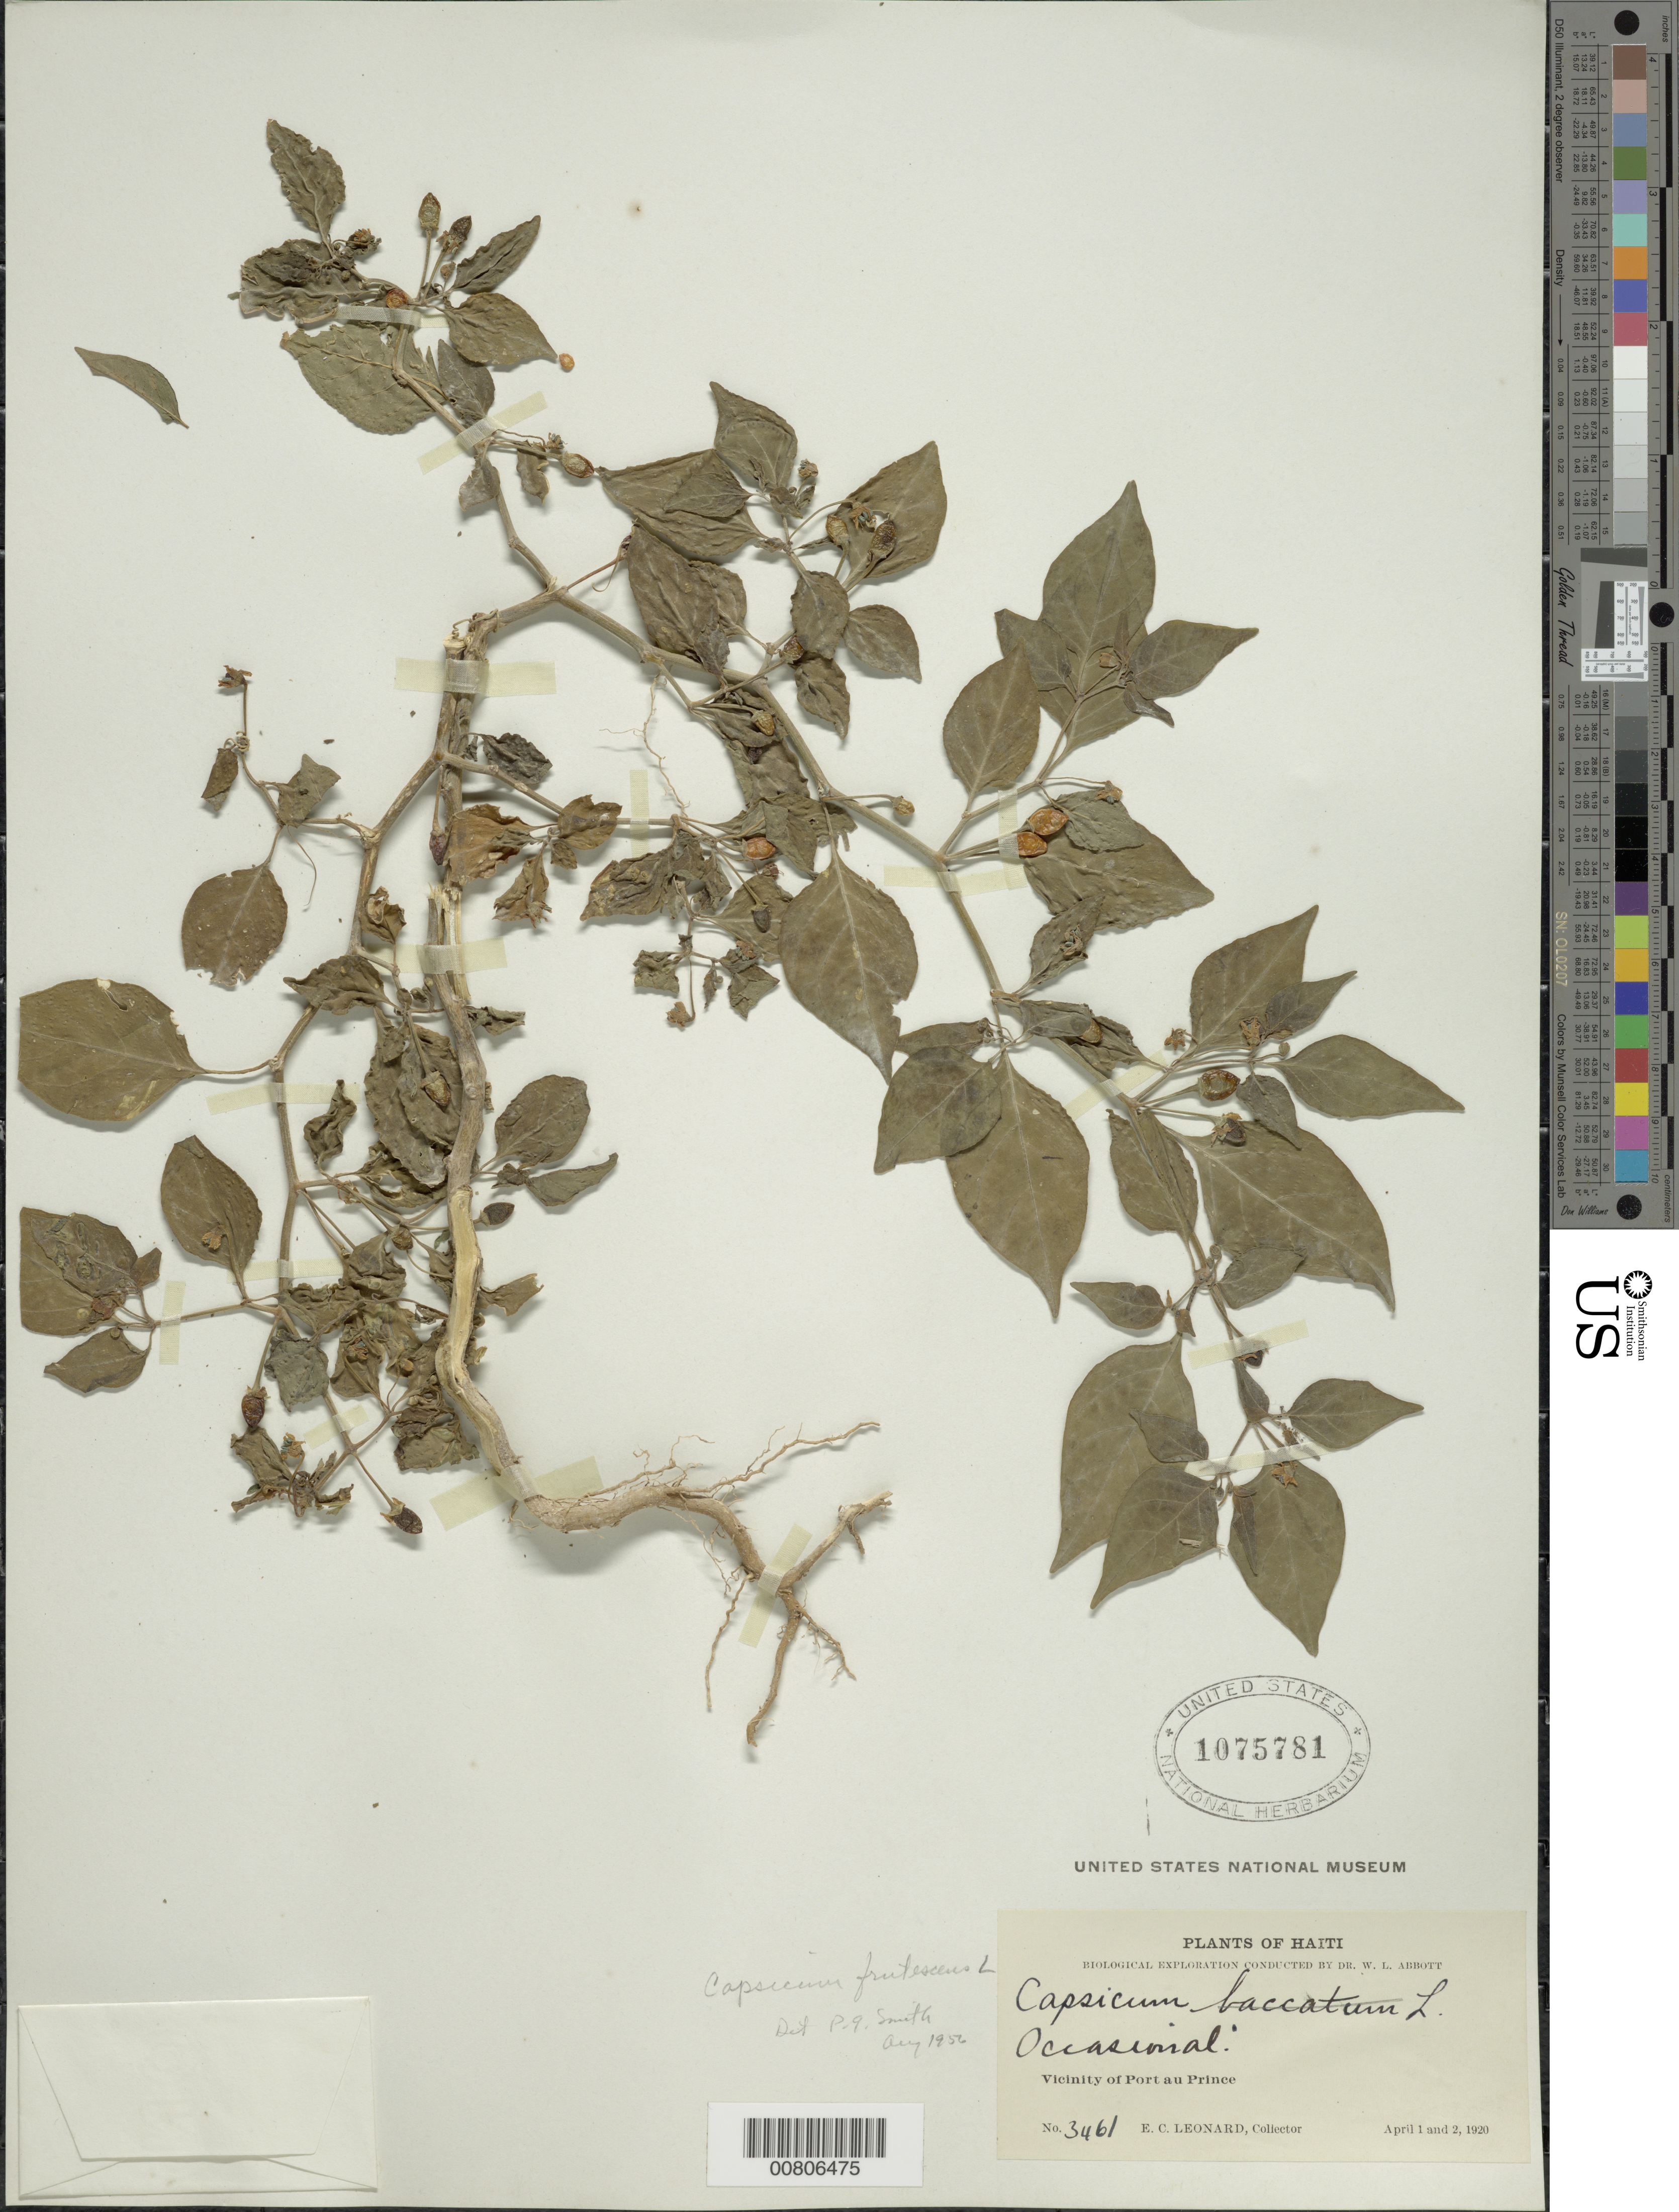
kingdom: Plantae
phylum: Tracheophyta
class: Magnoliopsida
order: Solanales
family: Solanaceae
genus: Capsicum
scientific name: Capsicum frutescens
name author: L.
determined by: Smith, P. G.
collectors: E. C. Leonard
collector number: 3461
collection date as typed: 01 Apr 1920 and 02 Apr 1920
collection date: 1920-04-01,1920-04-02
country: Haiti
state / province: Ouest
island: Hispaniola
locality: Vicinity of Port au Prince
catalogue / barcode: US 1075781